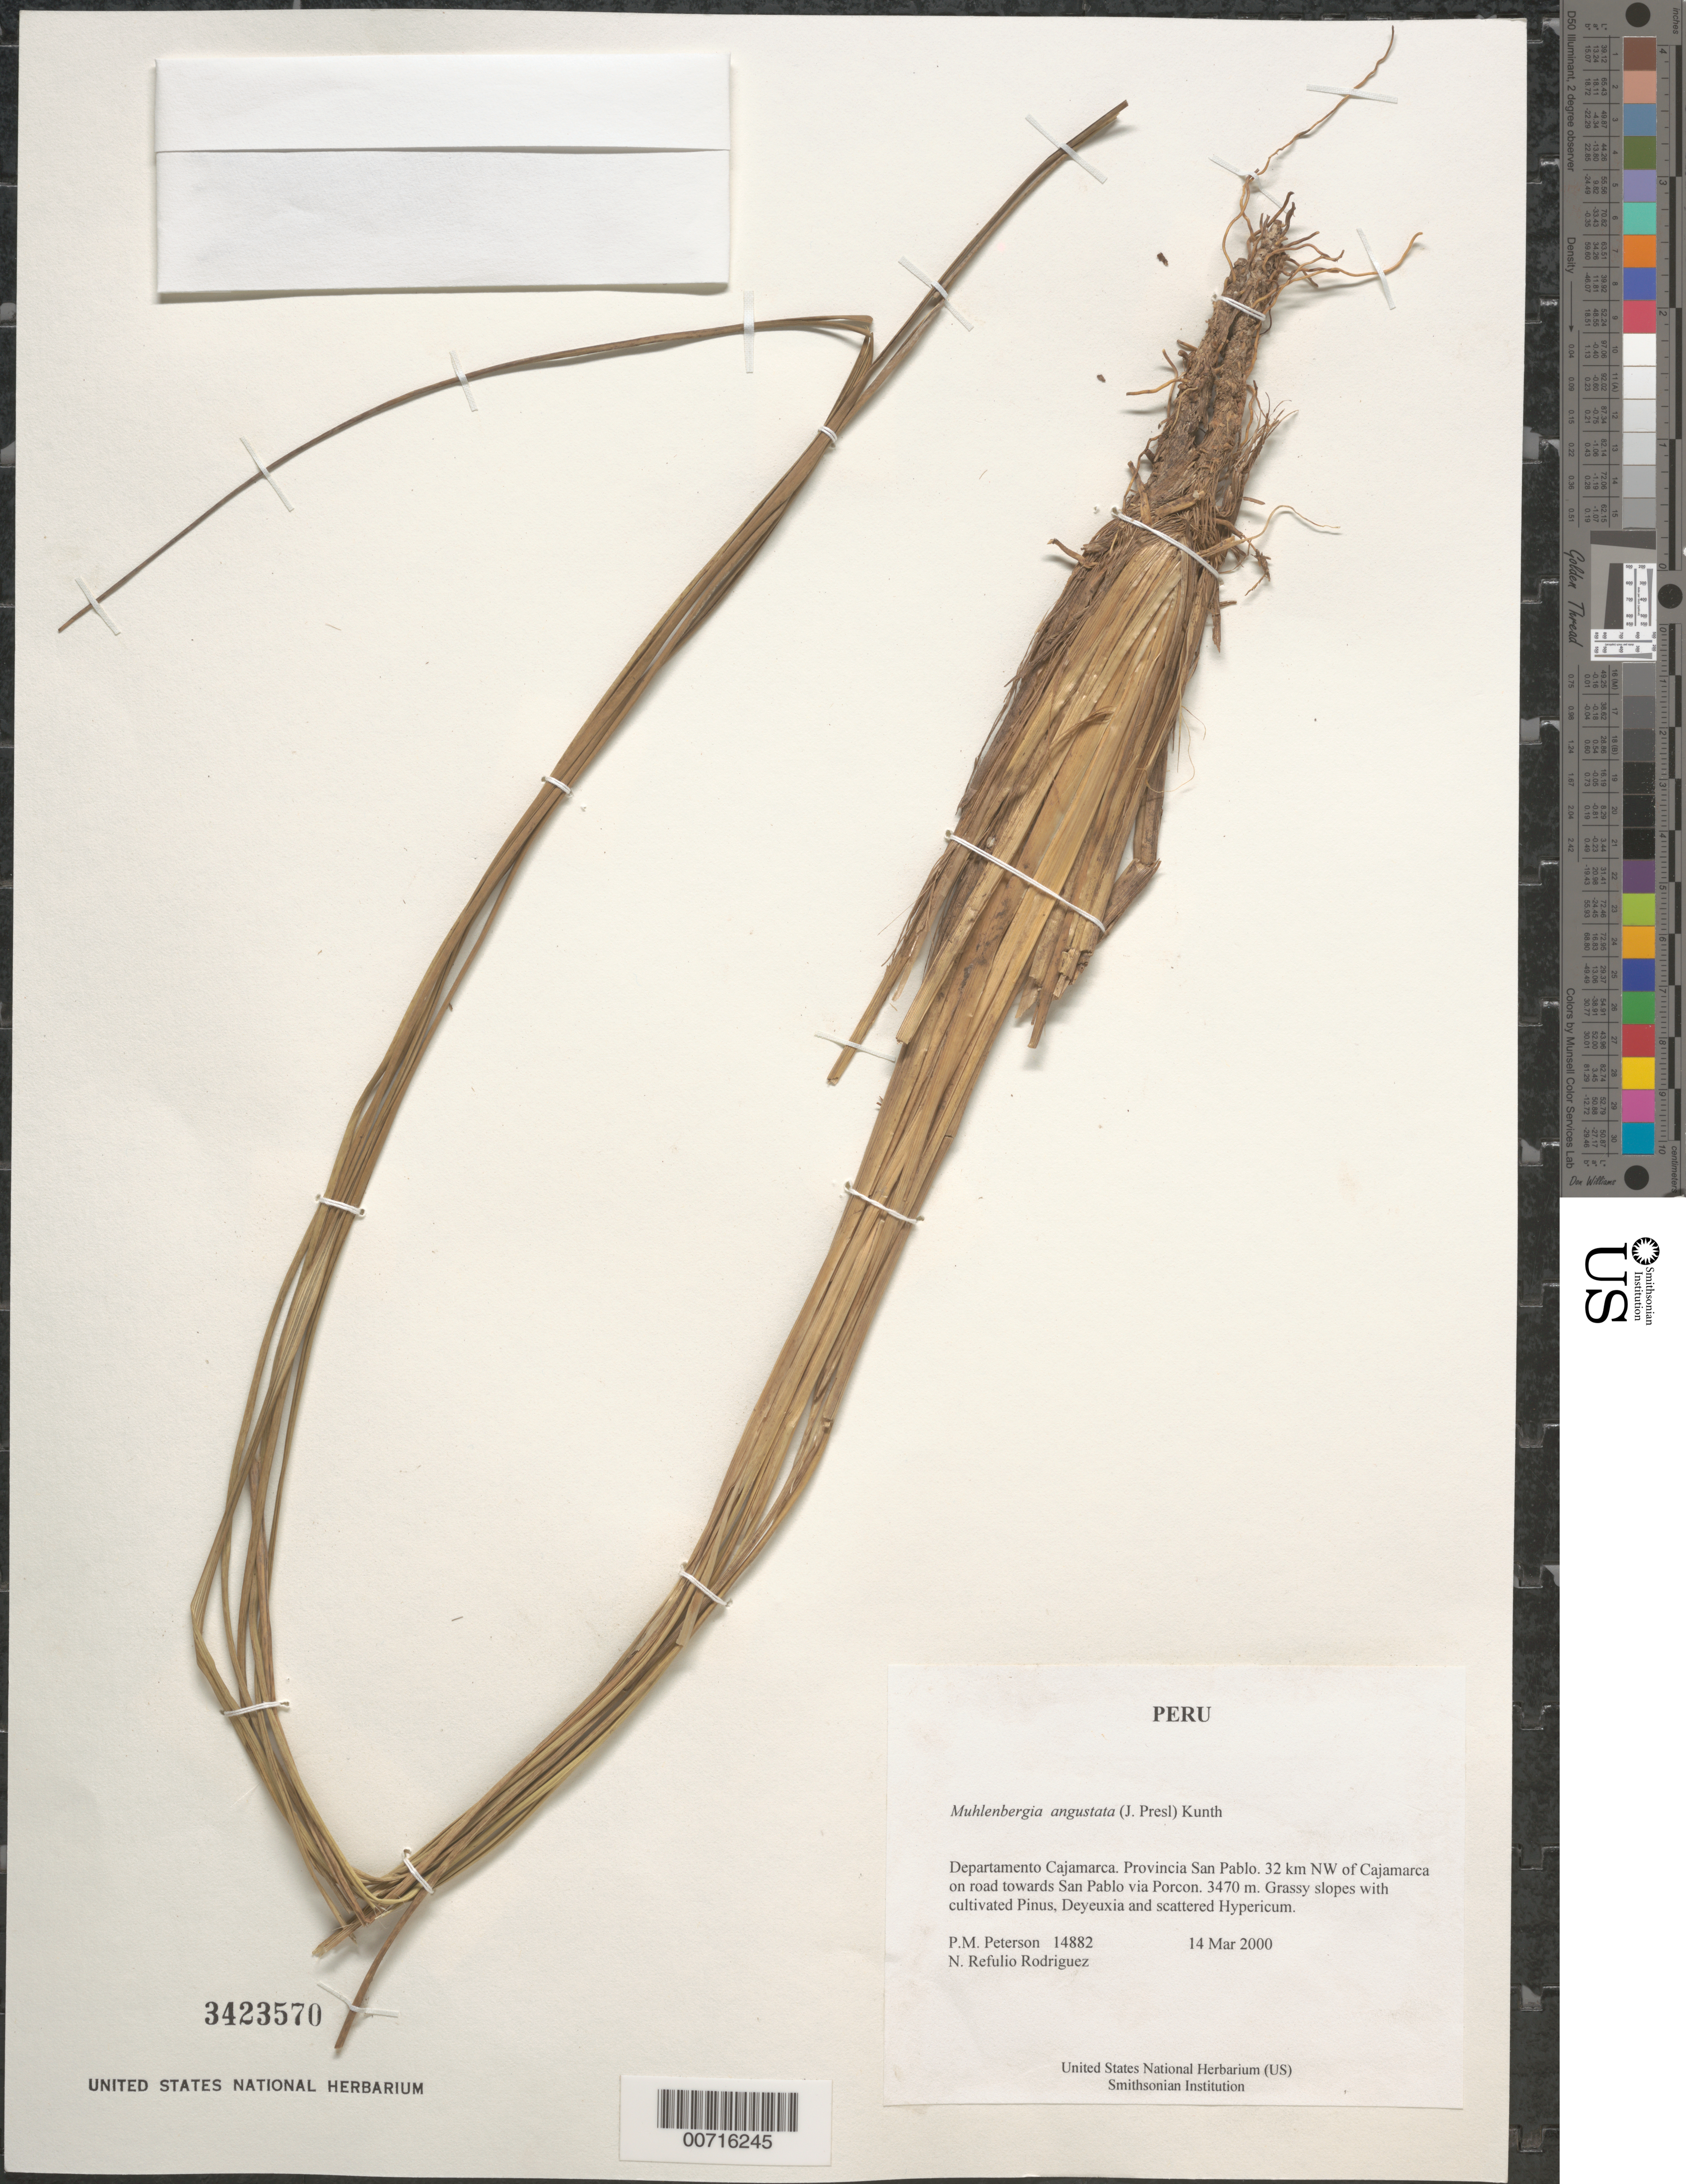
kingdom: Plantae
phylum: Tracheophyta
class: Liliopsida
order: Poales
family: Poaceae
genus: Muhlenbergia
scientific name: Muhlenbergia coerulea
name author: (Griseb.) Mez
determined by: Peterson, Paul M., (BOT), Smithsonian Institution - National Museum of Natural History (UNITED STATES)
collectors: P. M. Peterson & N. Refulio-Rodríguez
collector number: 14882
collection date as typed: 14 Mar 2000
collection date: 2000-03-14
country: Peru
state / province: Cajamarca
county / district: San Pablo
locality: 32 km NW of Cajamarca on road towards San Pablo via Porcon.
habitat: Grassy slopes with cultivated Pinus, Deyeuxia and scattered Hypericum.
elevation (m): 3470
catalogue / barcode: US 3423570